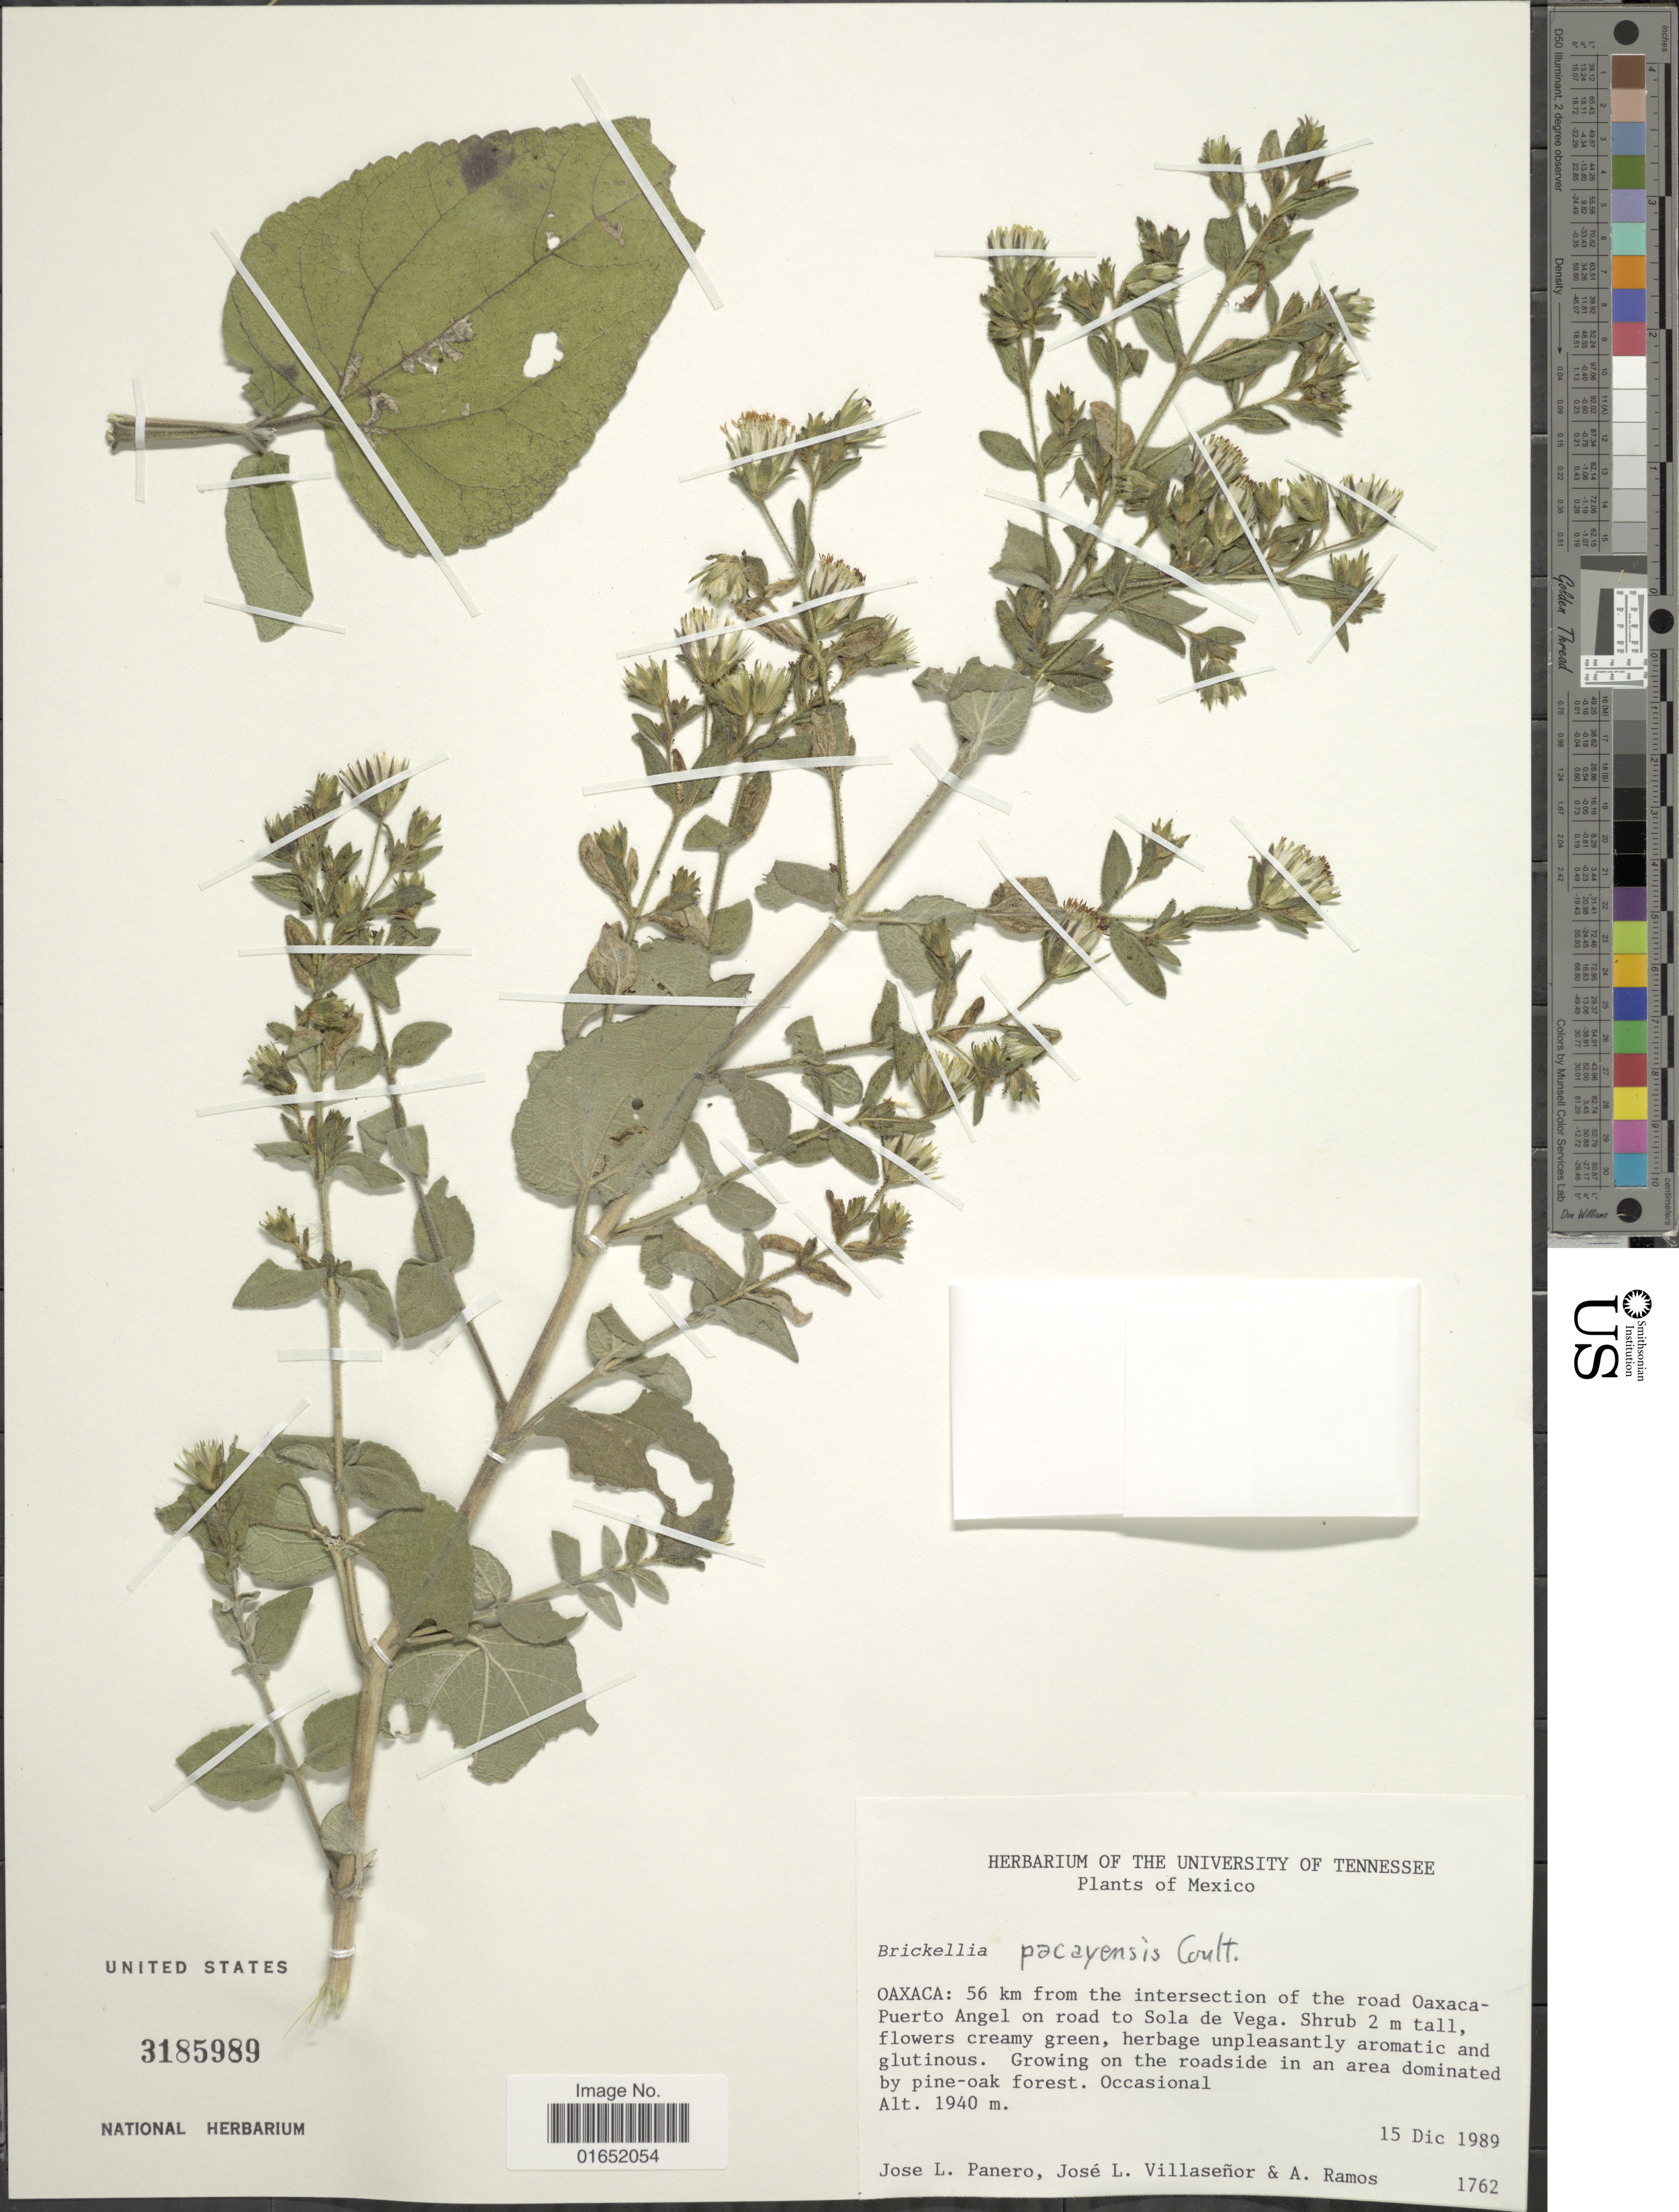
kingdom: Plantae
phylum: Tracheophyta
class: Magnoliopsida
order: Asterales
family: Asteraceae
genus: Brickellia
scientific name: Brickellia pacayensis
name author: J.M. Coult.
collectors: J. L. Panero, J. Villaseñor R. & A. Ramos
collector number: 1762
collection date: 1989-12-15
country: Mexico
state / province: Oaxaca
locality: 56 km from the intersection of the road Oaxaca-Puerto Angel on road to Sola de Vega. Growing on the roadside in an area dominated by pine-oak forest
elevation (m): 1940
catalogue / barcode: US 3185989